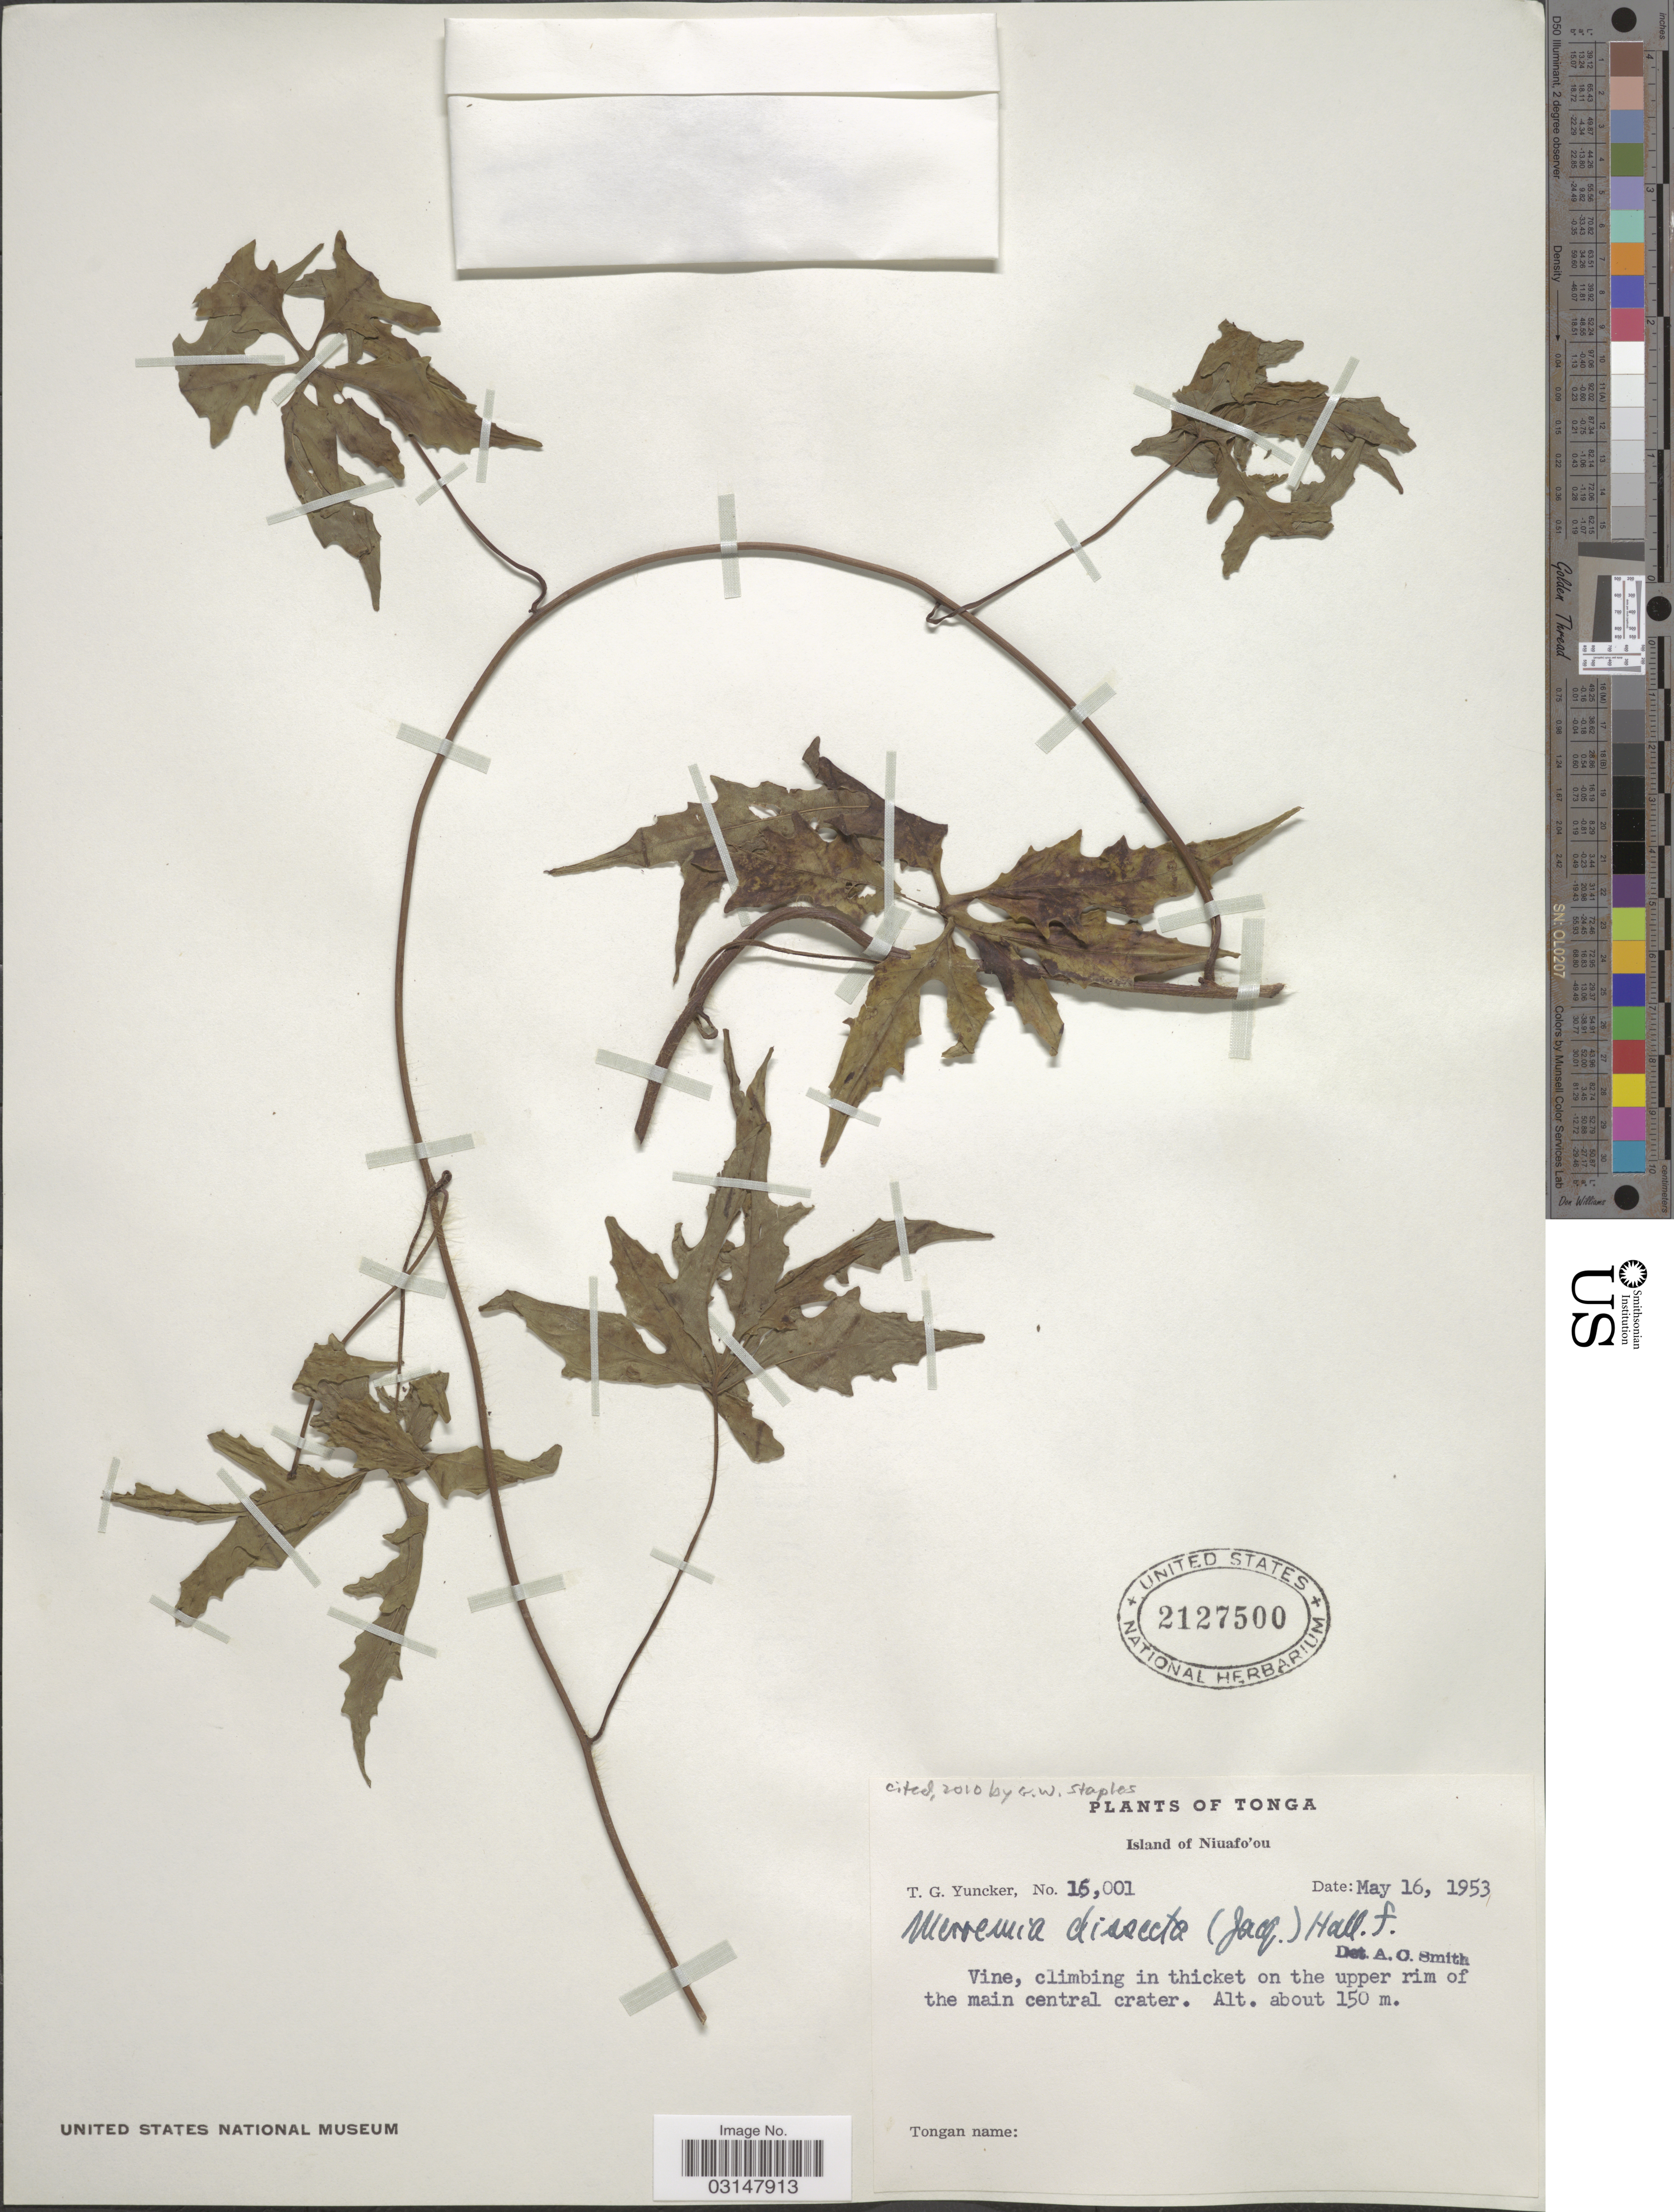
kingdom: Plantae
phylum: Tracheophyta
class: Magnoliopsida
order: Solanales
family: Convolvulaceae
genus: Distimake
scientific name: Distimake dissectus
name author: (Jacq.) A. R. Simões & Staples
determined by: Wagner, W. L., (BOT), Smithsonian Institution - National Museum of Natural History (UNITED STATES)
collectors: T. G. Yuncker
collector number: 15001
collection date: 1953-05-16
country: Tonga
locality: Island of Niuafo'ou. On the upper rim of the main central crater.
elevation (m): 150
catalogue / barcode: US 2127500